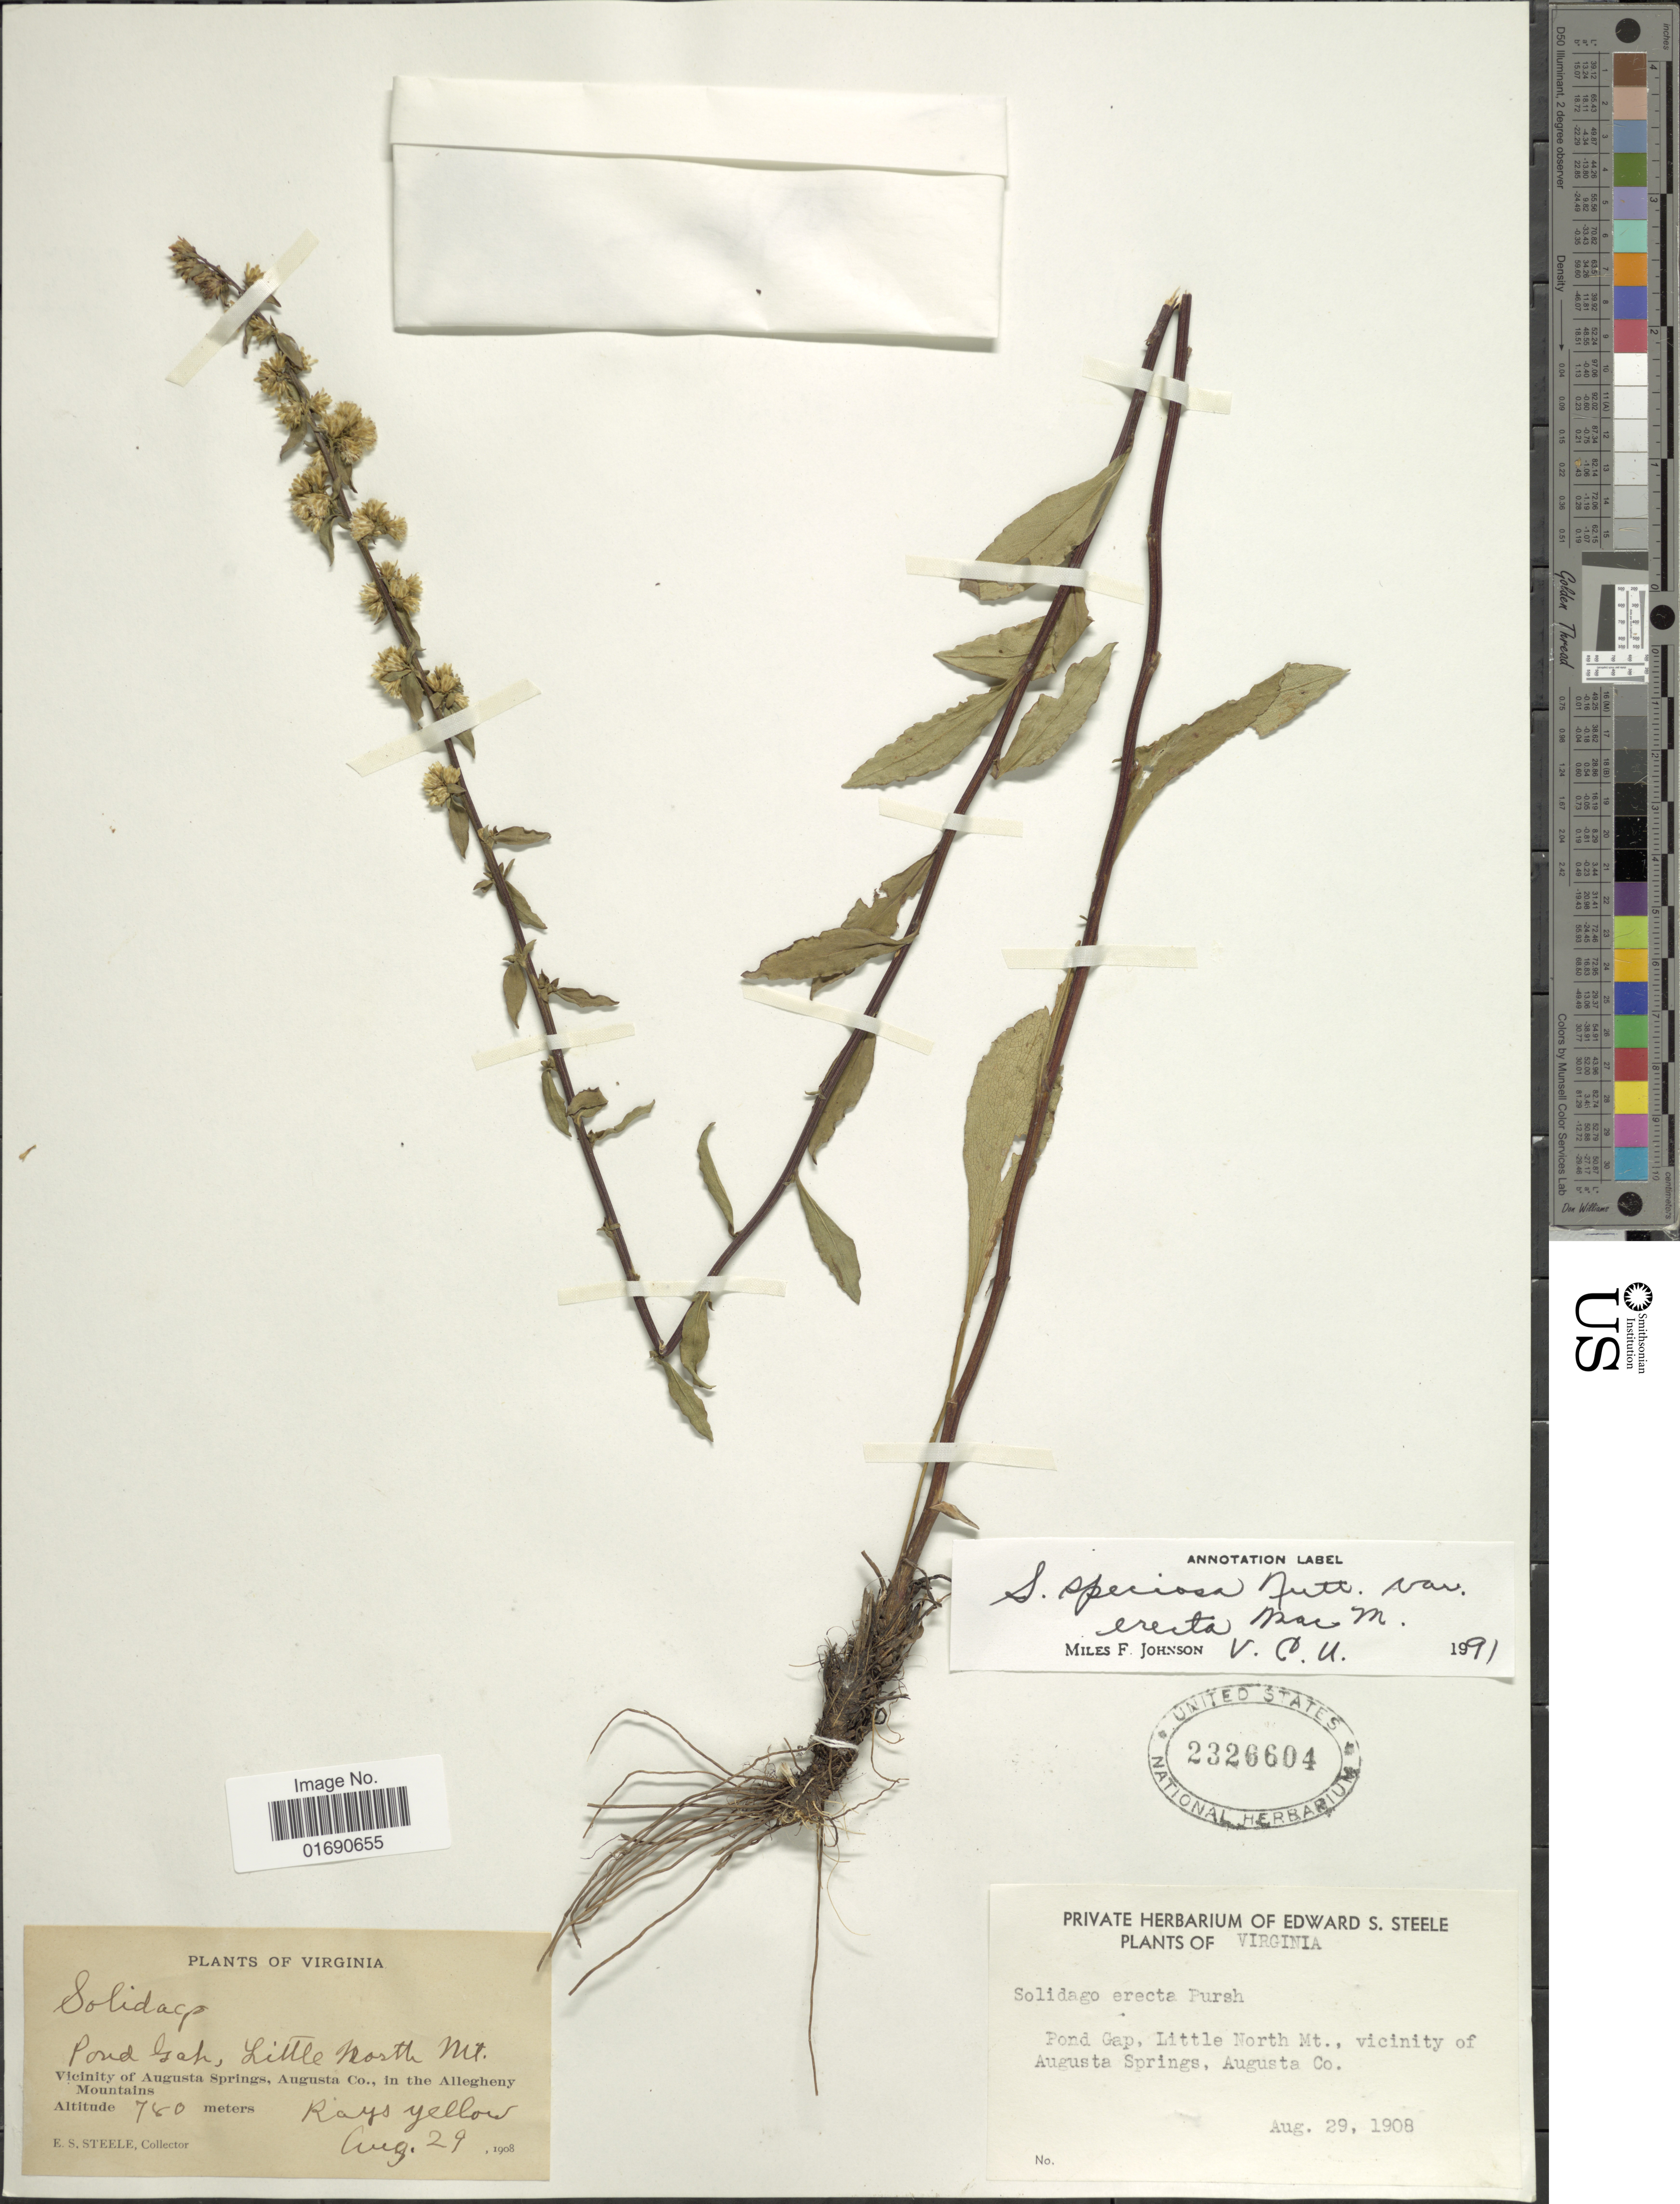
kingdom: Plantae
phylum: Tracheophyta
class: Magnoliopsida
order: Asterales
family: Asteraceae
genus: Solidago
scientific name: Solidago speciosa var. erecta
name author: (Pursh) MacMill.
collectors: E. Steele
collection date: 1908-08-29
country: United States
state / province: Virginia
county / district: Augusta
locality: Pond Gah, Little North Mt, vicinity of Augusta Co., in the Allegheny Mountains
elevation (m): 780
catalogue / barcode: US 2326604